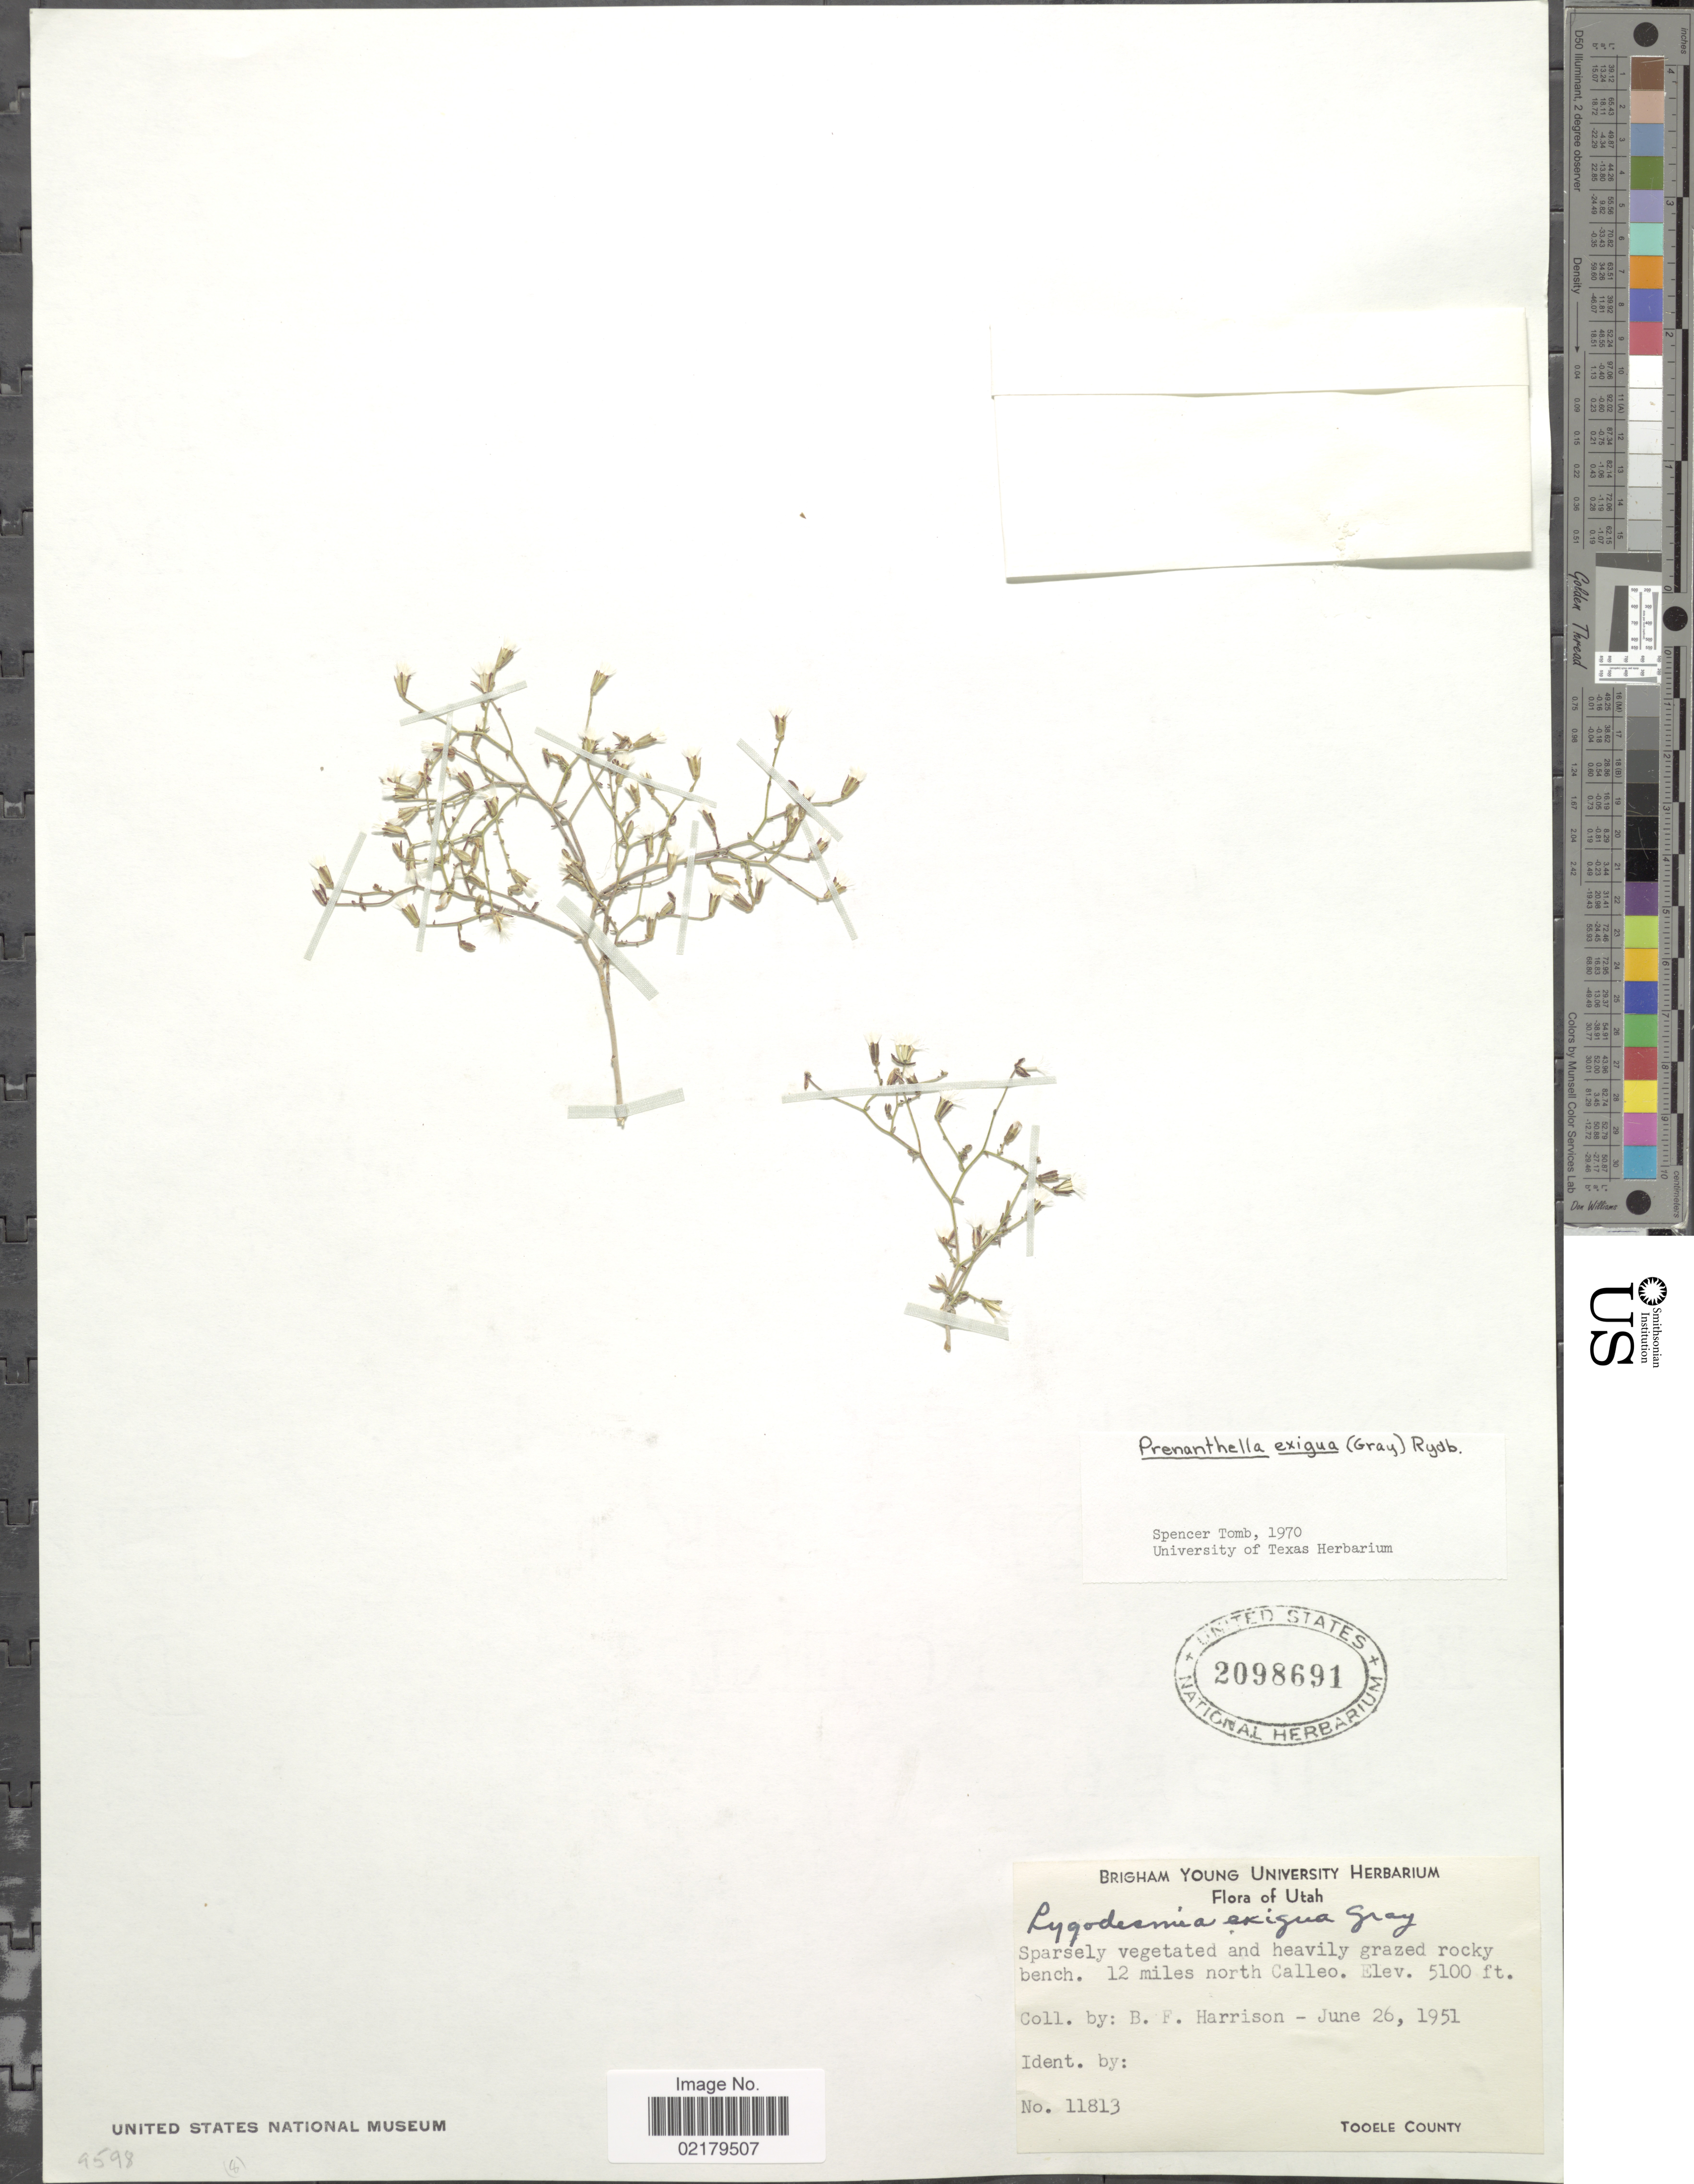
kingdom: Plantae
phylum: Tracheophyta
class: Magnoliopsida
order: Asterales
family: Asteraceae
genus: Prenanthella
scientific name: Prenanthella exigua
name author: (A. Gray) Rydb.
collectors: B. F. Harrison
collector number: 11813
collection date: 1951-06-26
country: United States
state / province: Utah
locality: Sparsely vegetated and heavily grazed rocky bench. 12 mile north Calleo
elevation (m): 1554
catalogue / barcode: US 2098691